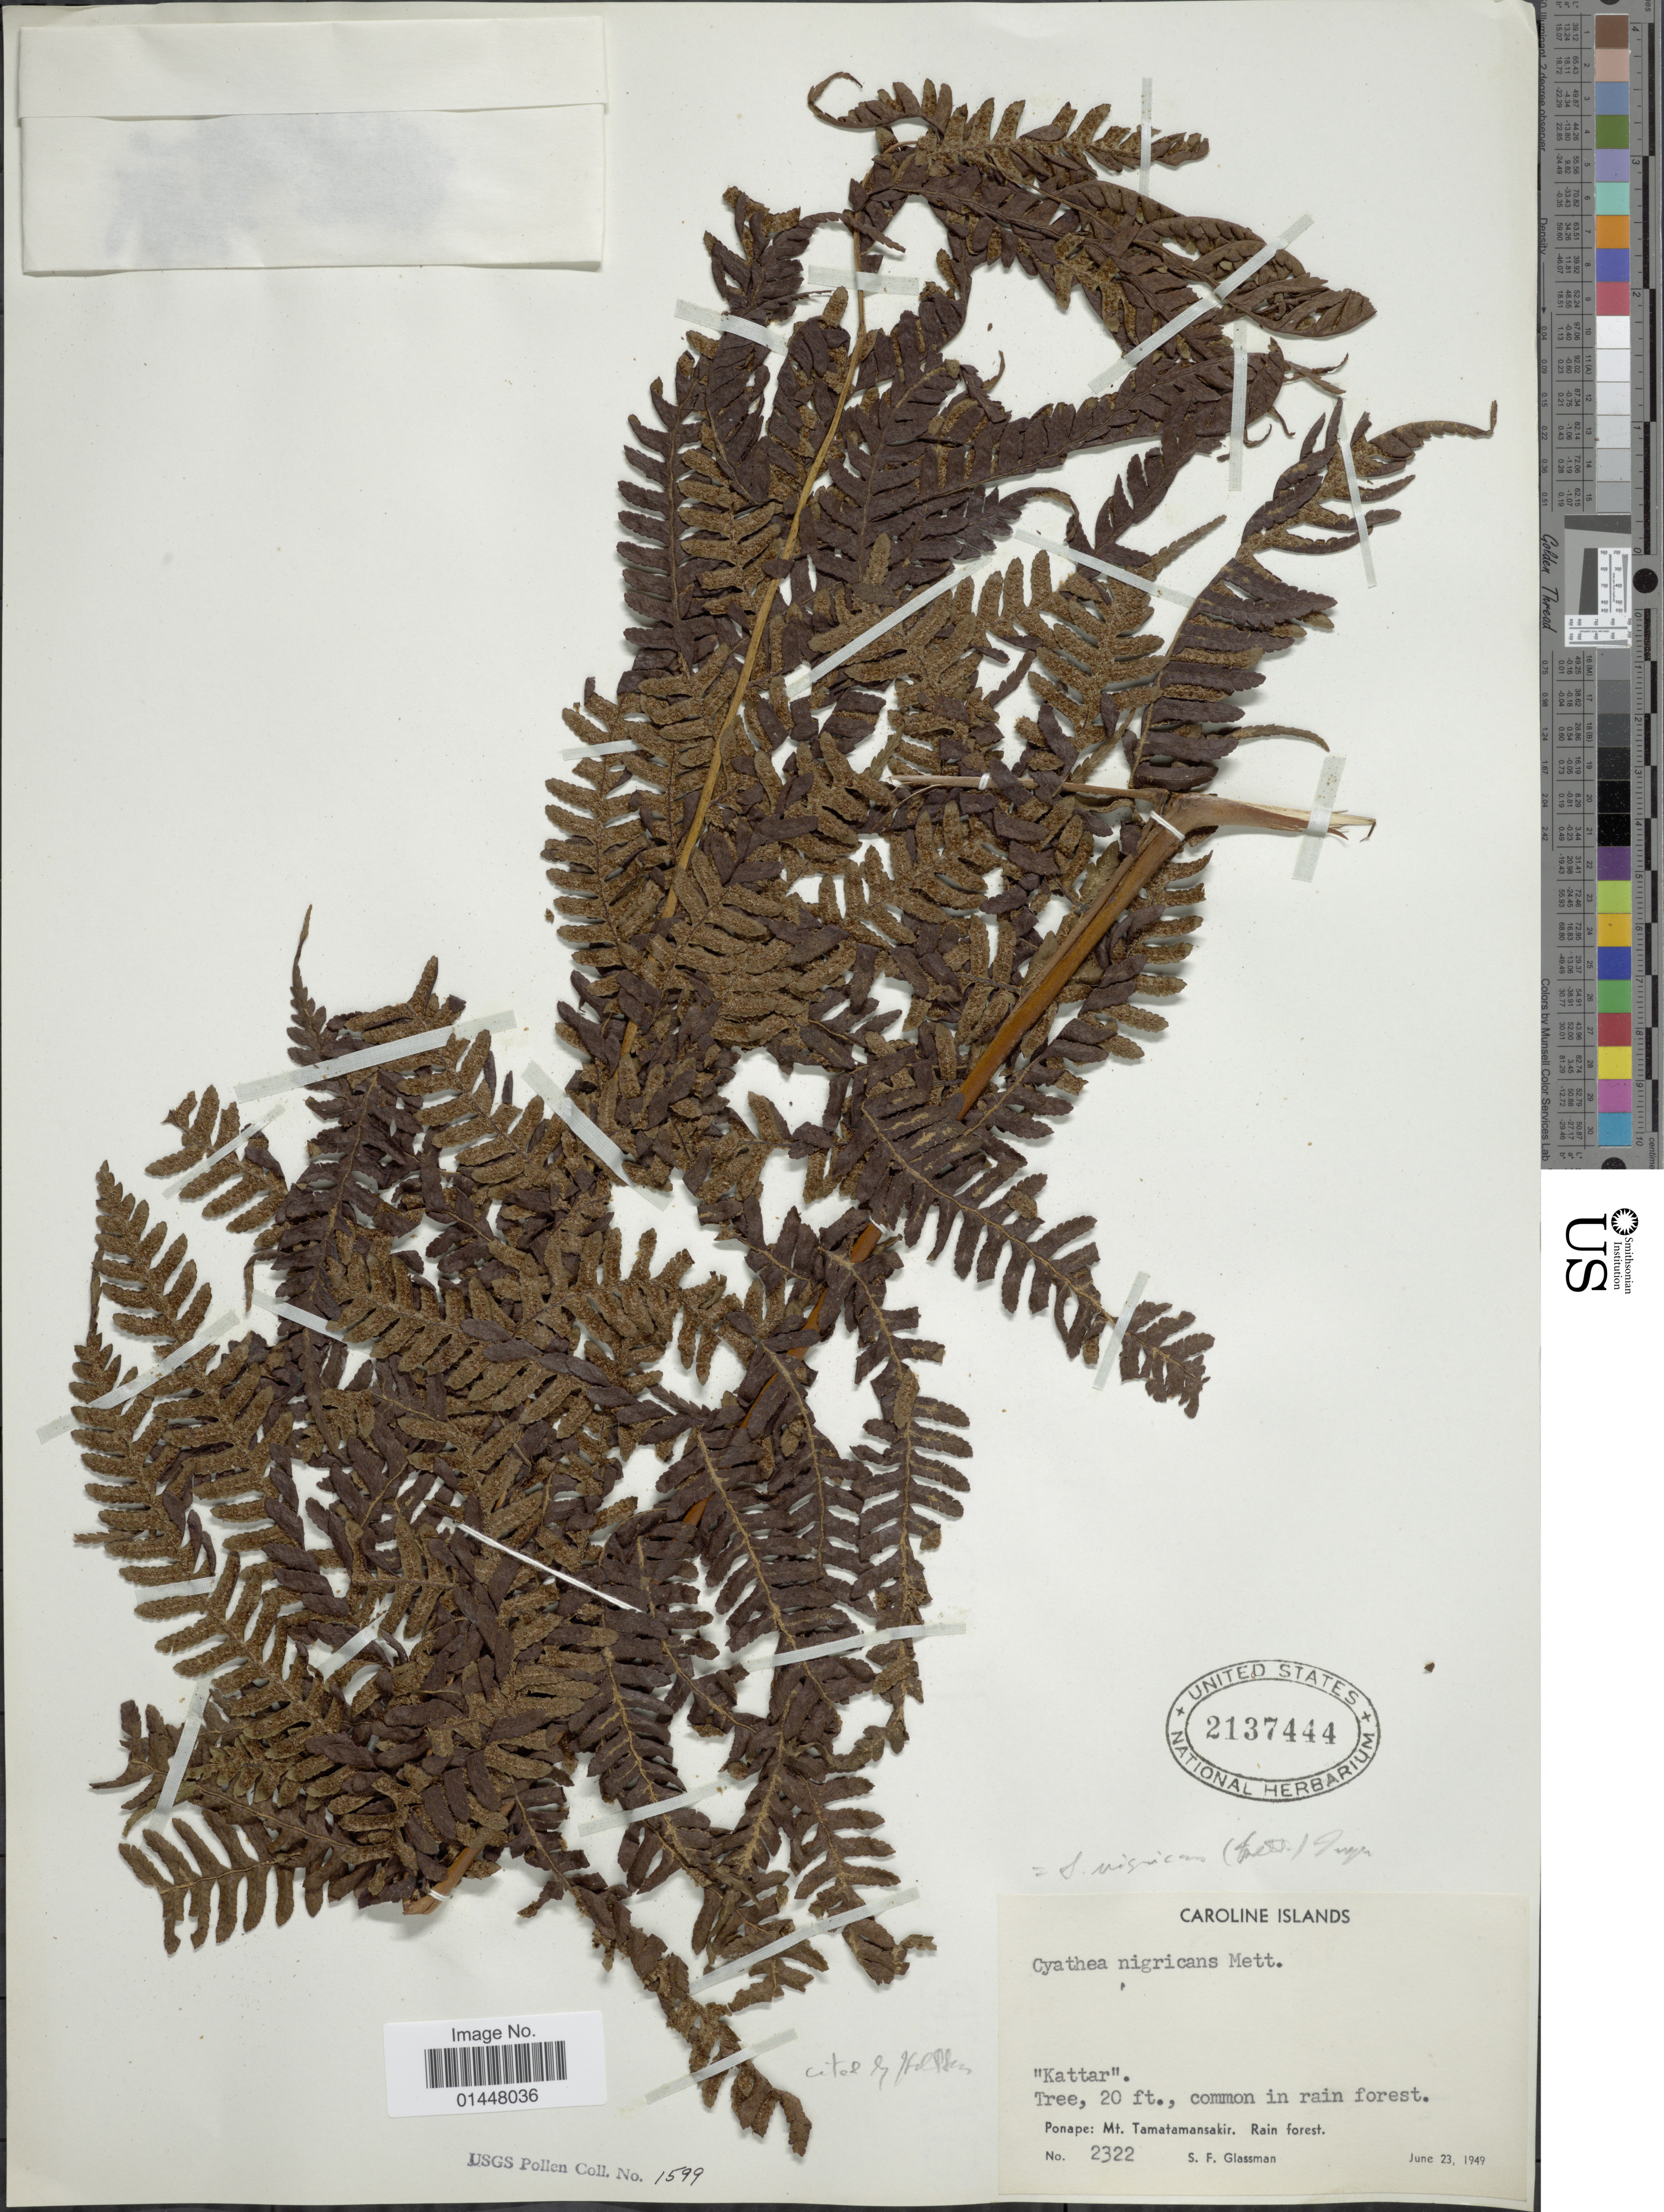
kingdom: Plantae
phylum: Tracheophyta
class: Polypodiopsida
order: Cyatheales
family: Cyatheaceae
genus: Sphaeropteris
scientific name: Sphaeropteris nigricans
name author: (Mett.) R.M. Tryon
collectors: S. F. Glassman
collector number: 2322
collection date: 1949-06-23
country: Micronesia, Federated States of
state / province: Pohnpei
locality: Mt. Tamatamansakir. Rain forest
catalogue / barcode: US 2137444